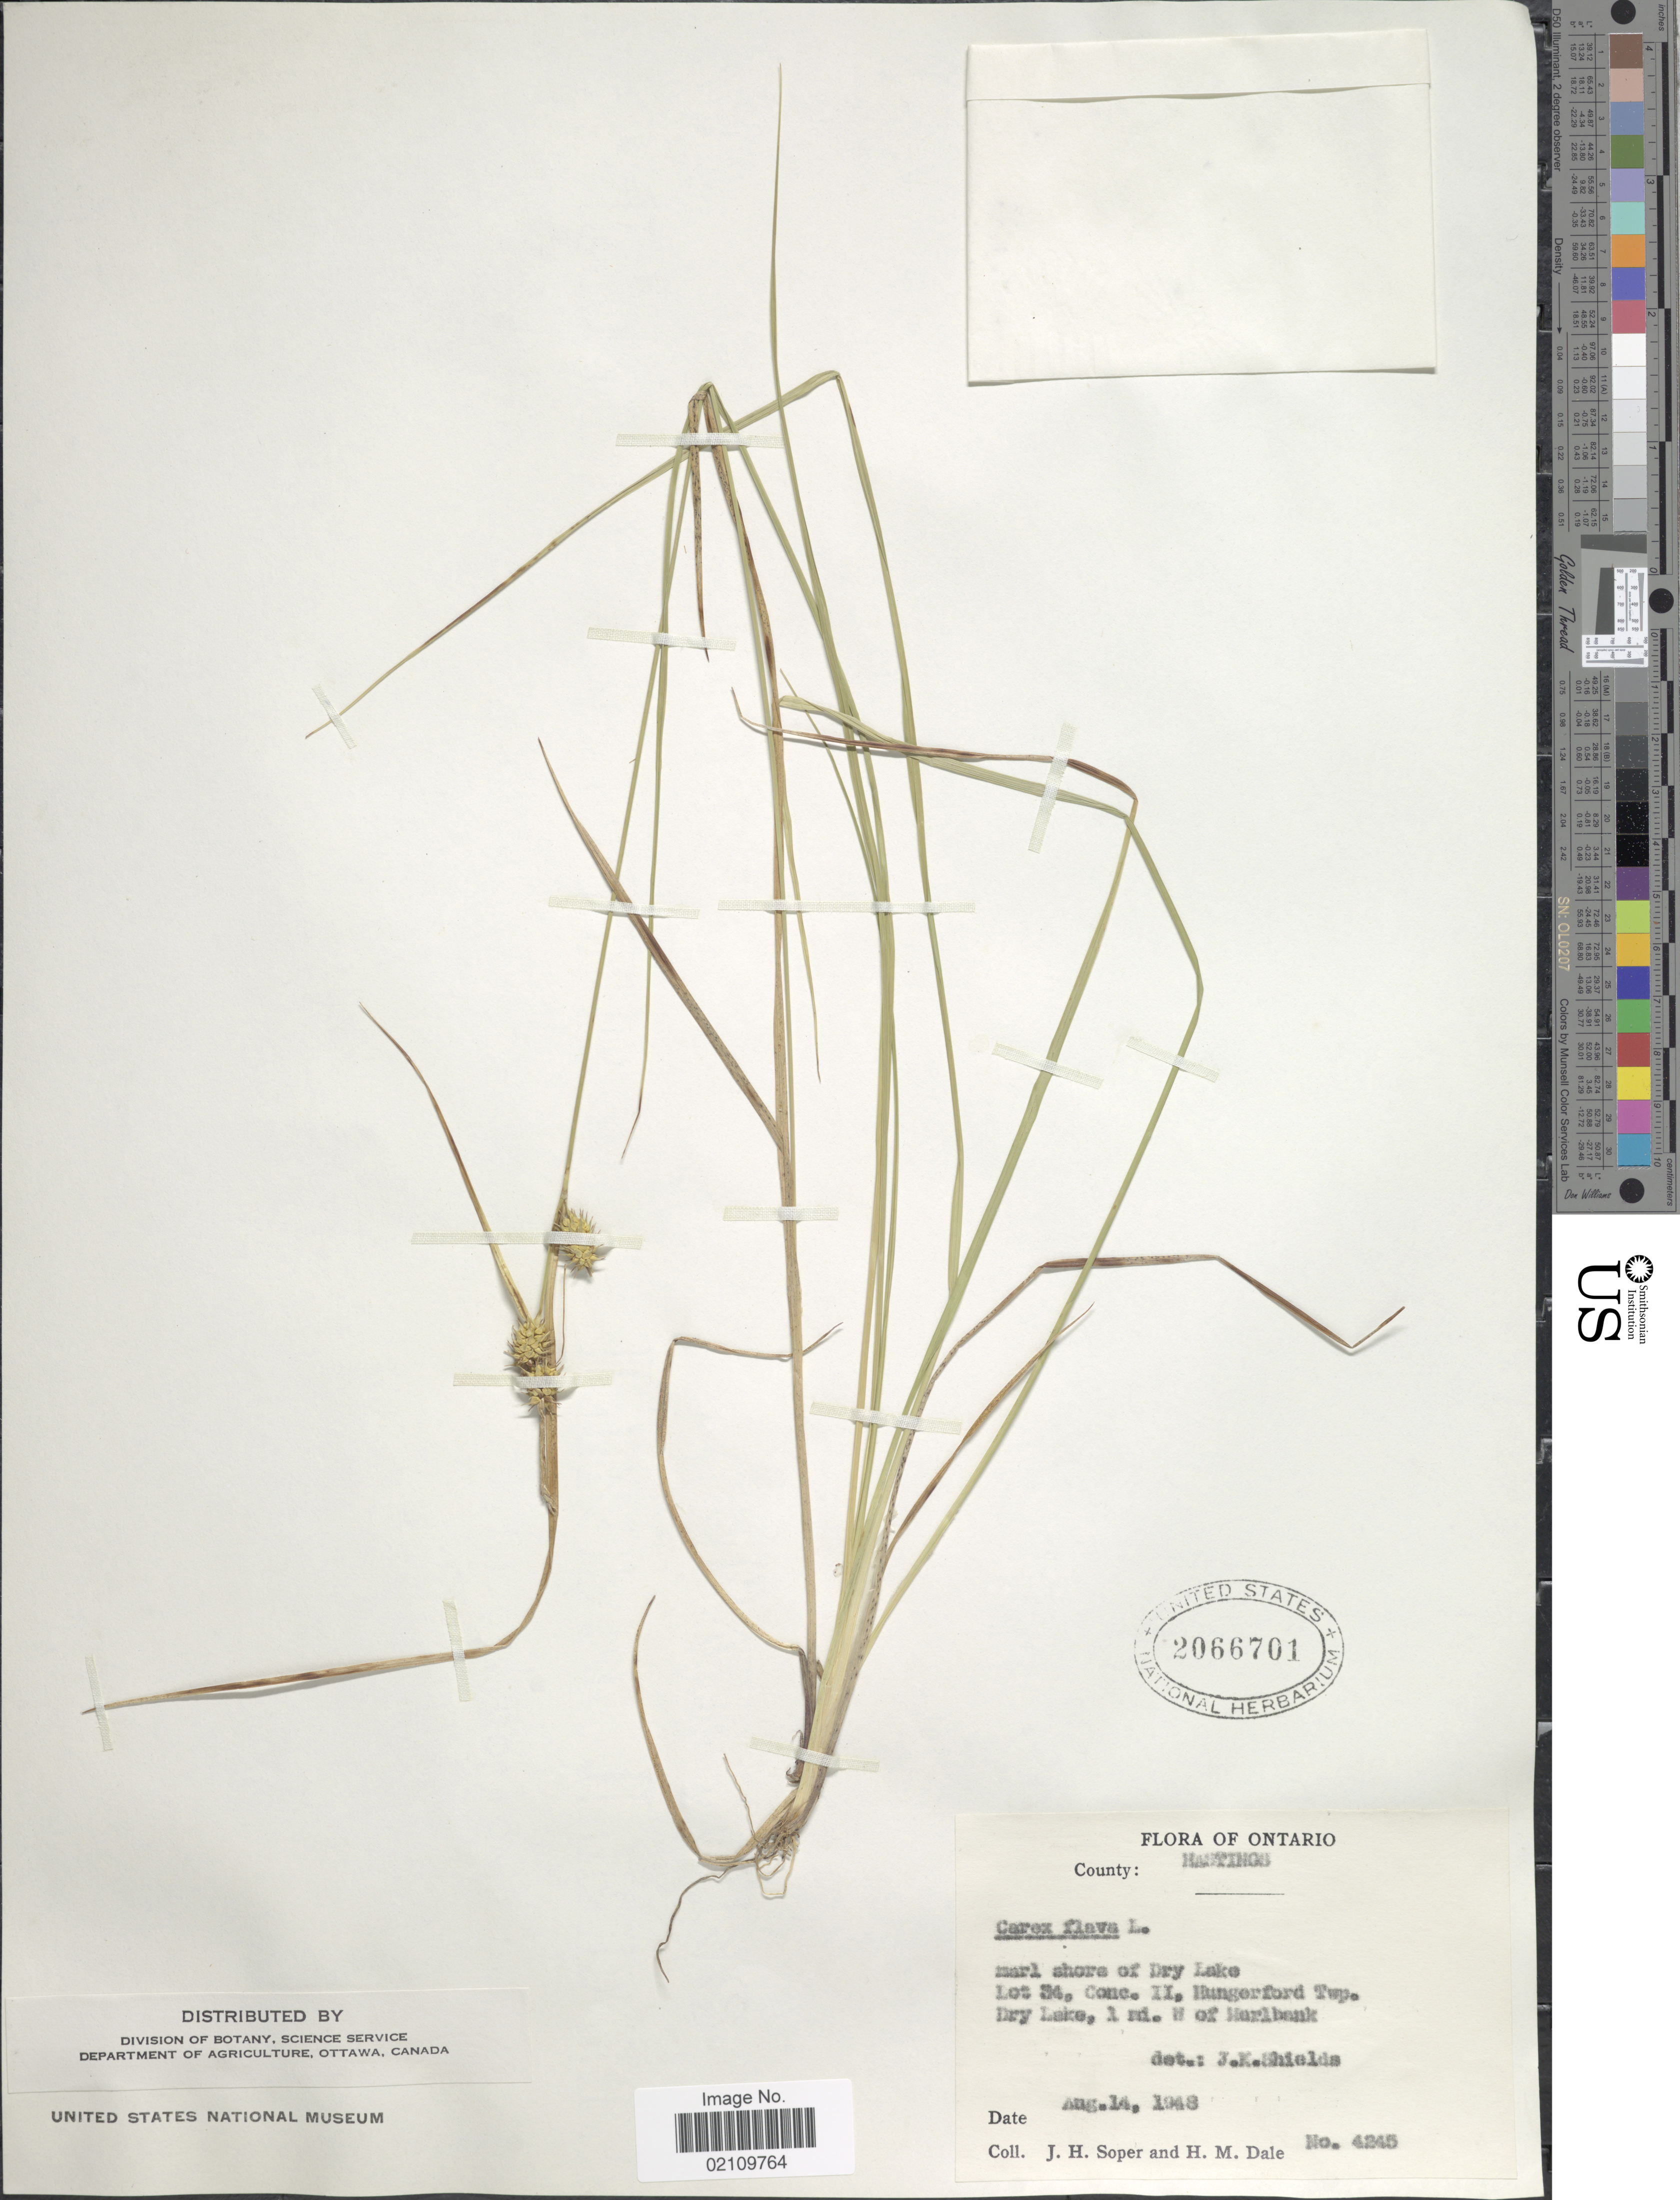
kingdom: Plantae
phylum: Tracheophyta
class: Liliopsida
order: Poales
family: Cyperaceae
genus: Carex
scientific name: Carex flava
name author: L.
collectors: J. H. Soper & H. M. Dale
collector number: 4245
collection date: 1948-08-14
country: Canada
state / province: Ontario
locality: County: Hastings. Dry Lake Lot 34, Conc. II, Hungerford Twp. Dry Lake, 1 mi. W of Marlbank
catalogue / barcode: US 2066701